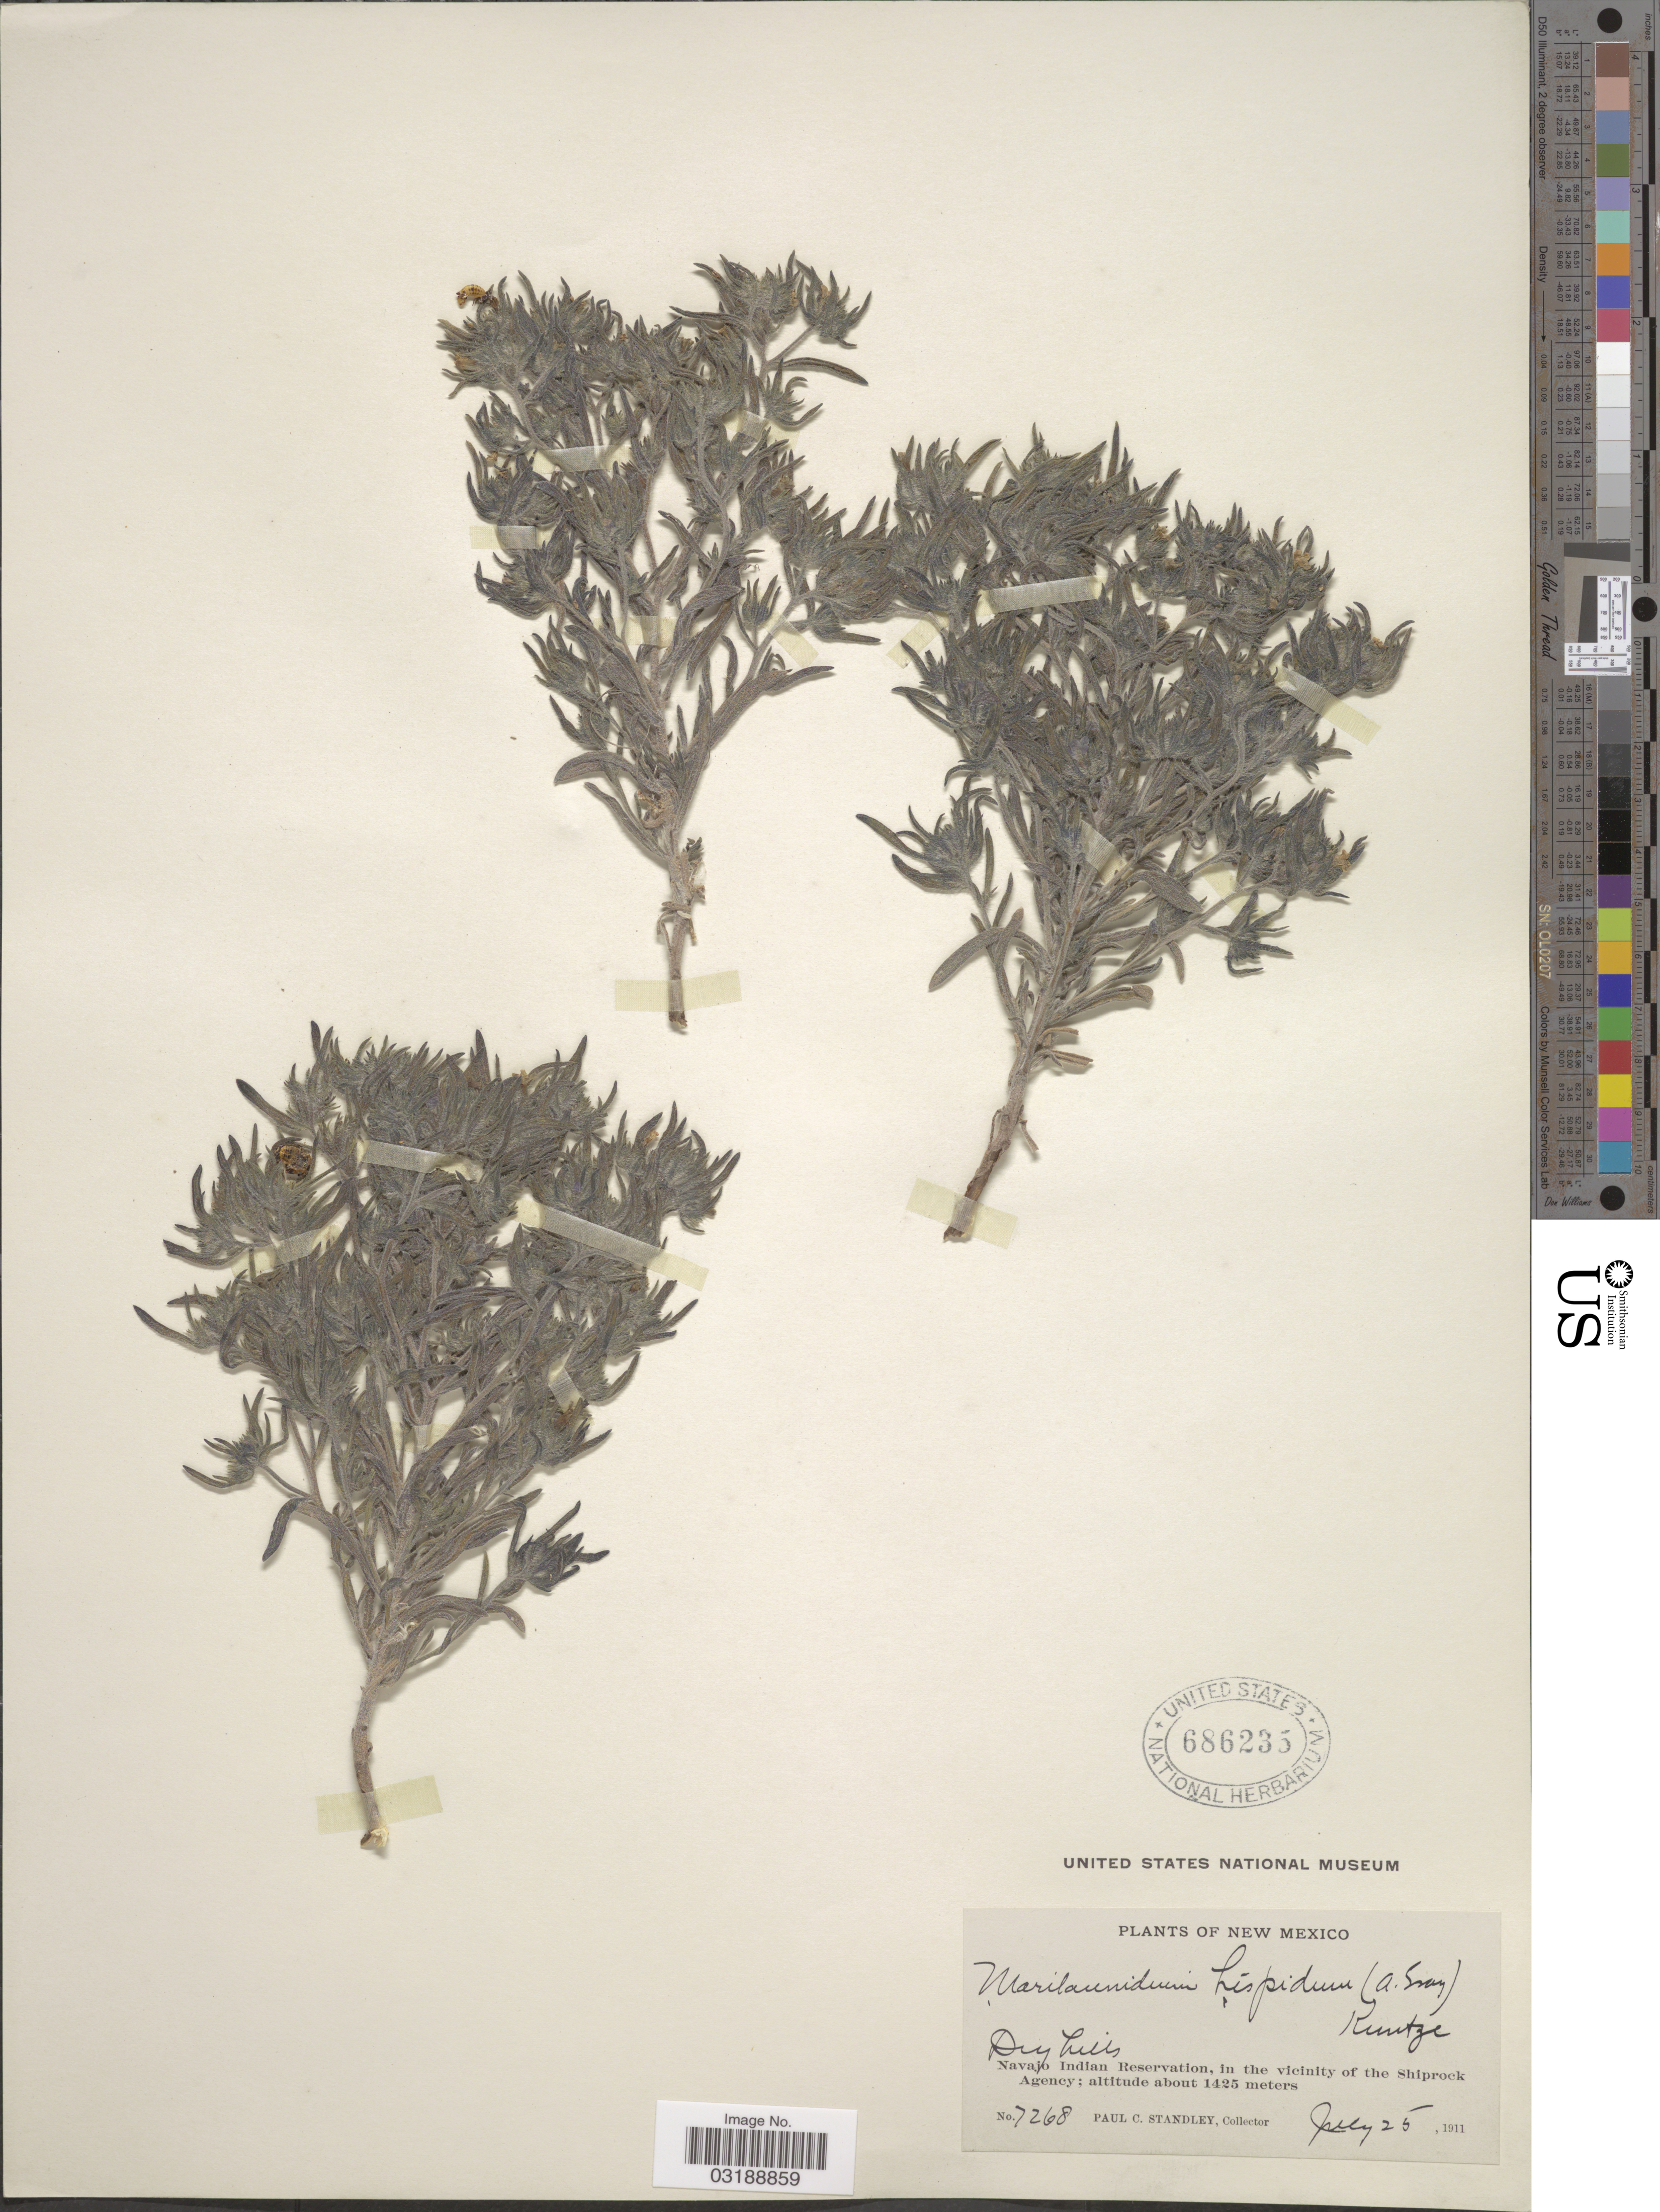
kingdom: Plantae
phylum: Tracheophyta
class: Magnoliopsida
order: Boraginales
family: Namaceae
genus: Nama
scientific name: Nama hispida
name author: A. Gray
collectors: P. C. Standley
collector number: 7268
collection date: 1911-07-25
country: United States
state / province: New Mexico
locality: Dry hills. Navajo Indian Reservation, in the vicinity of the Shiprock Agency.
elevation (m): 1425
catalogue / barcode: US 686235